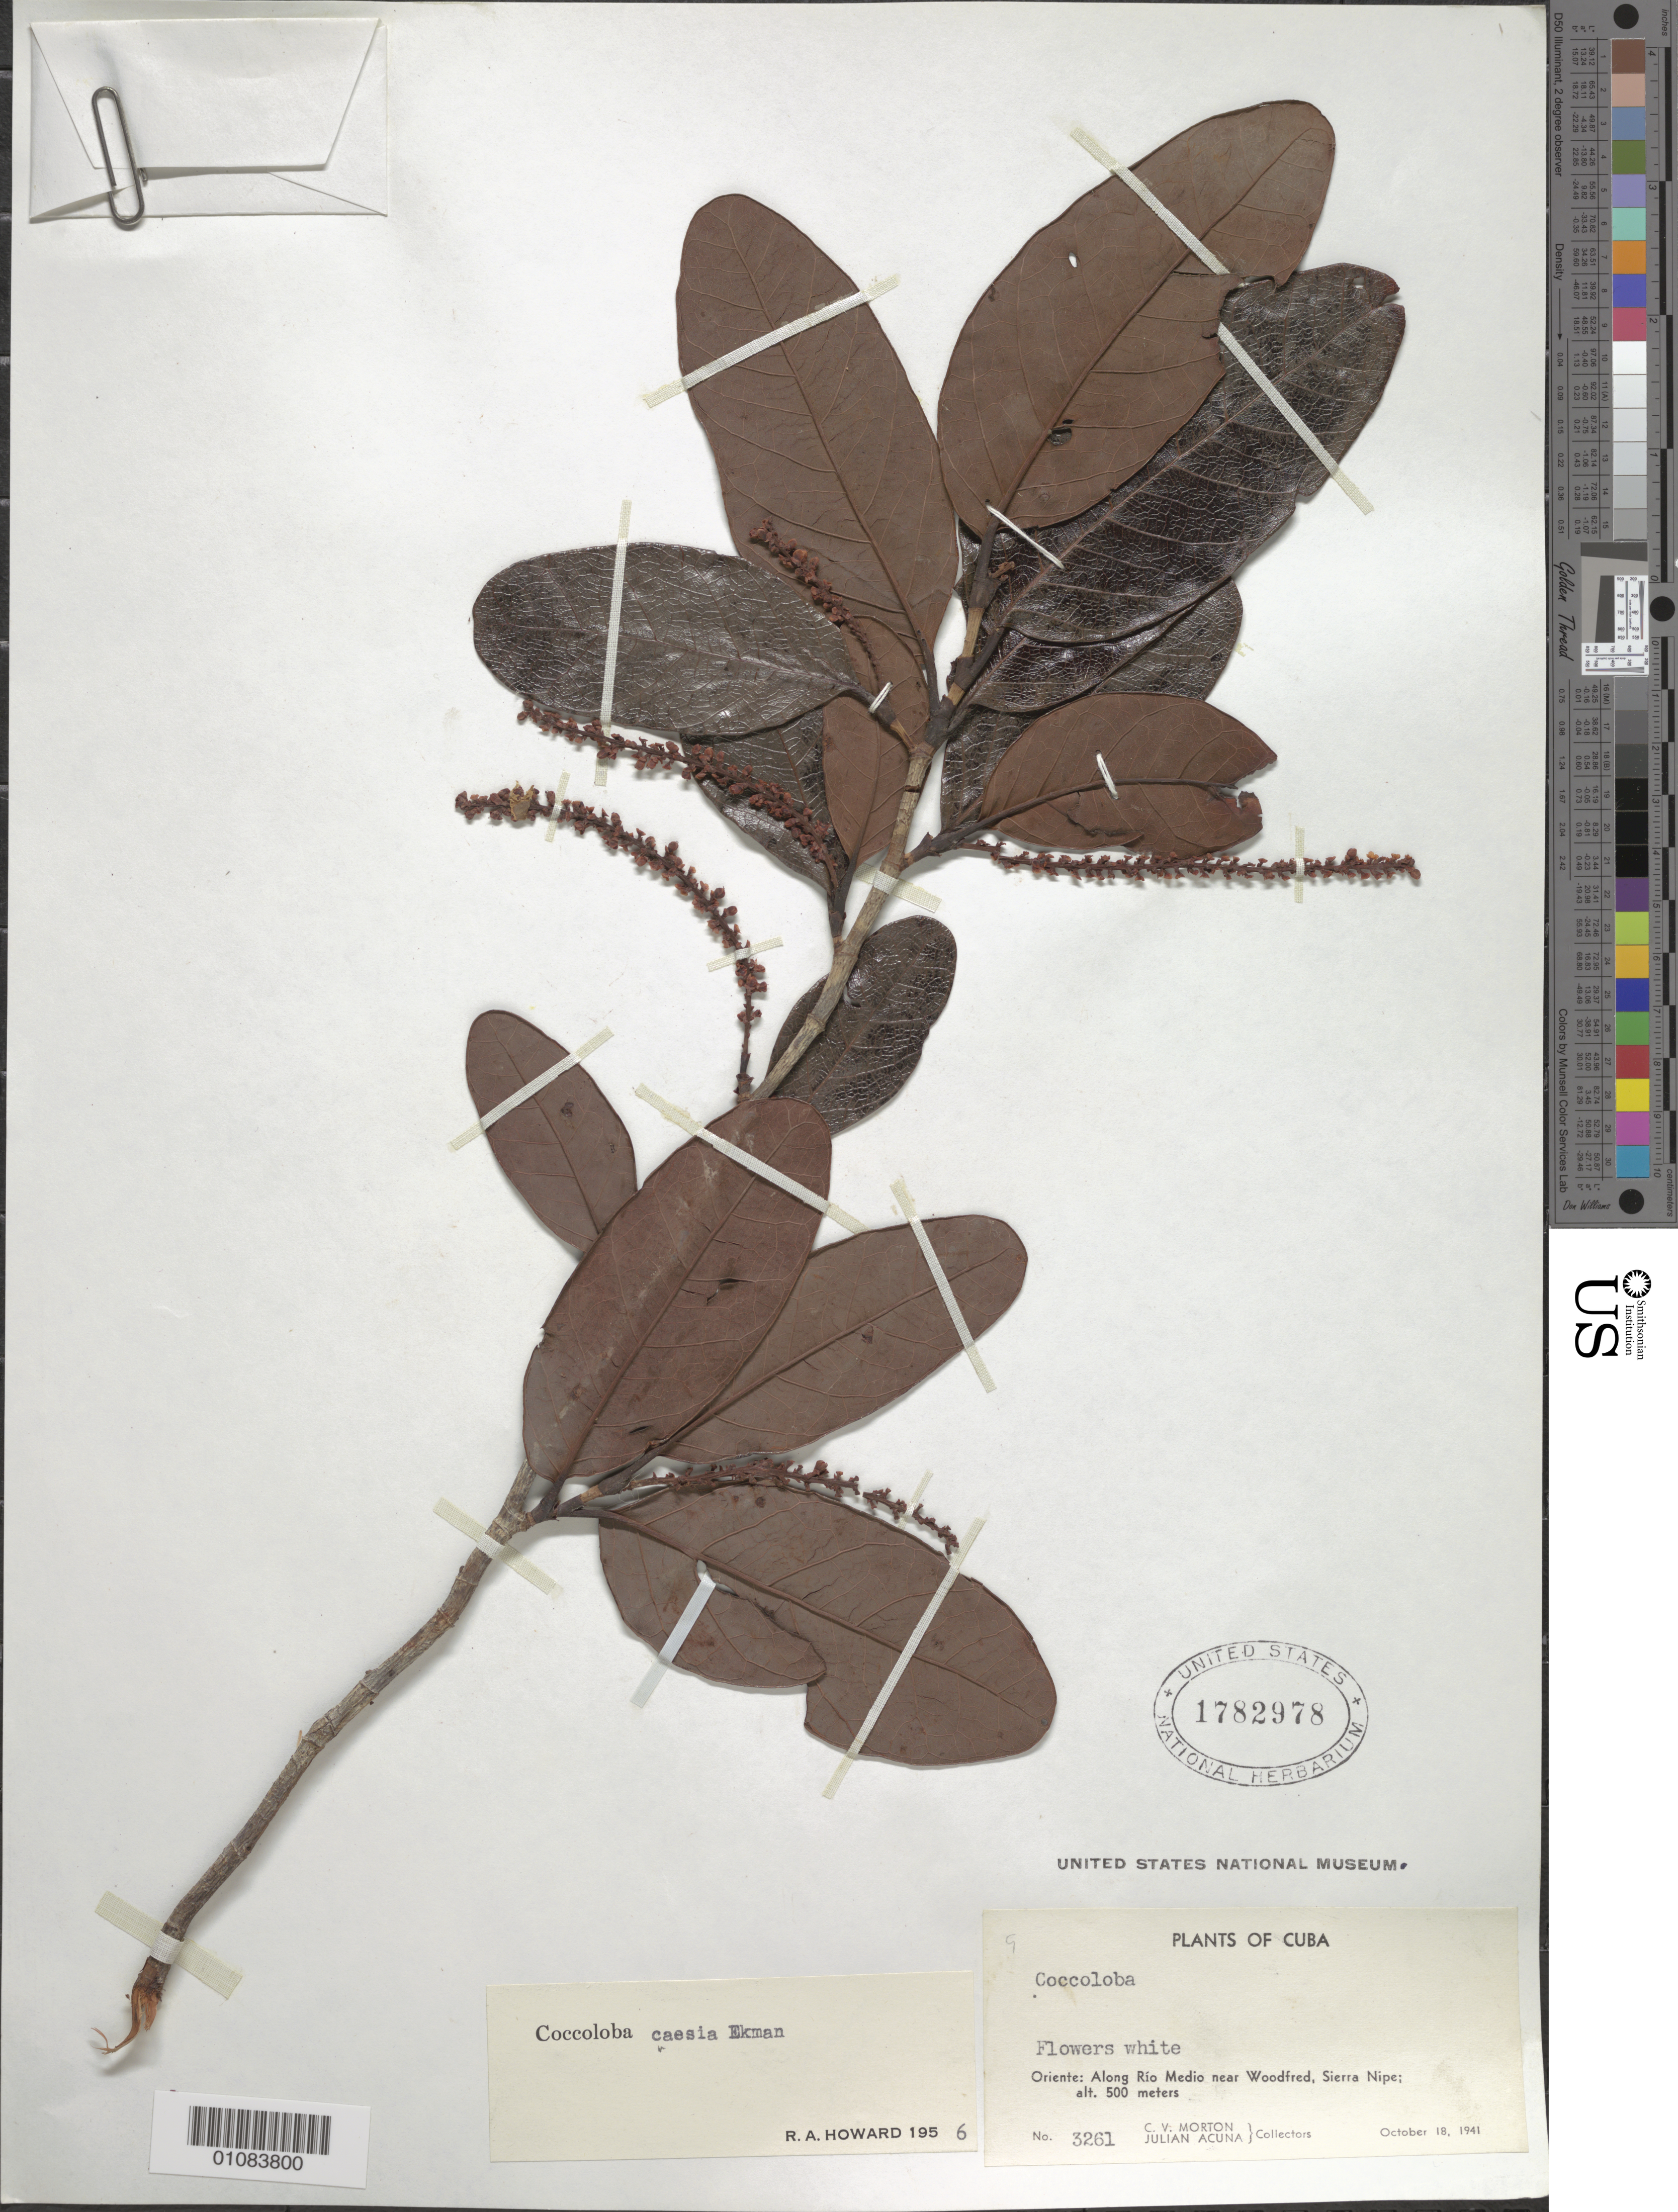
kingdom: Plantae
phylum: Tracheophyta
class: Magnoliopsida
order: Caryophyllales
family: Polygonaceae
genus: Coccoloba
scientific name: Coccoloba caesia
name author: Ekman ex O.C. Schmidt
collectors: C. V. Morton & J. Acuña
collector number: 3261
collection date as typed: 18 Oct 1941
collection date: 1941-10-18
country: Cuba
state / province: Holguín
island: Cuba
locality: Oriente: Along Rio Medio near Woodfred, Sierre Nipe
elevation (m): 500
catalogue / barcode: US 1782978